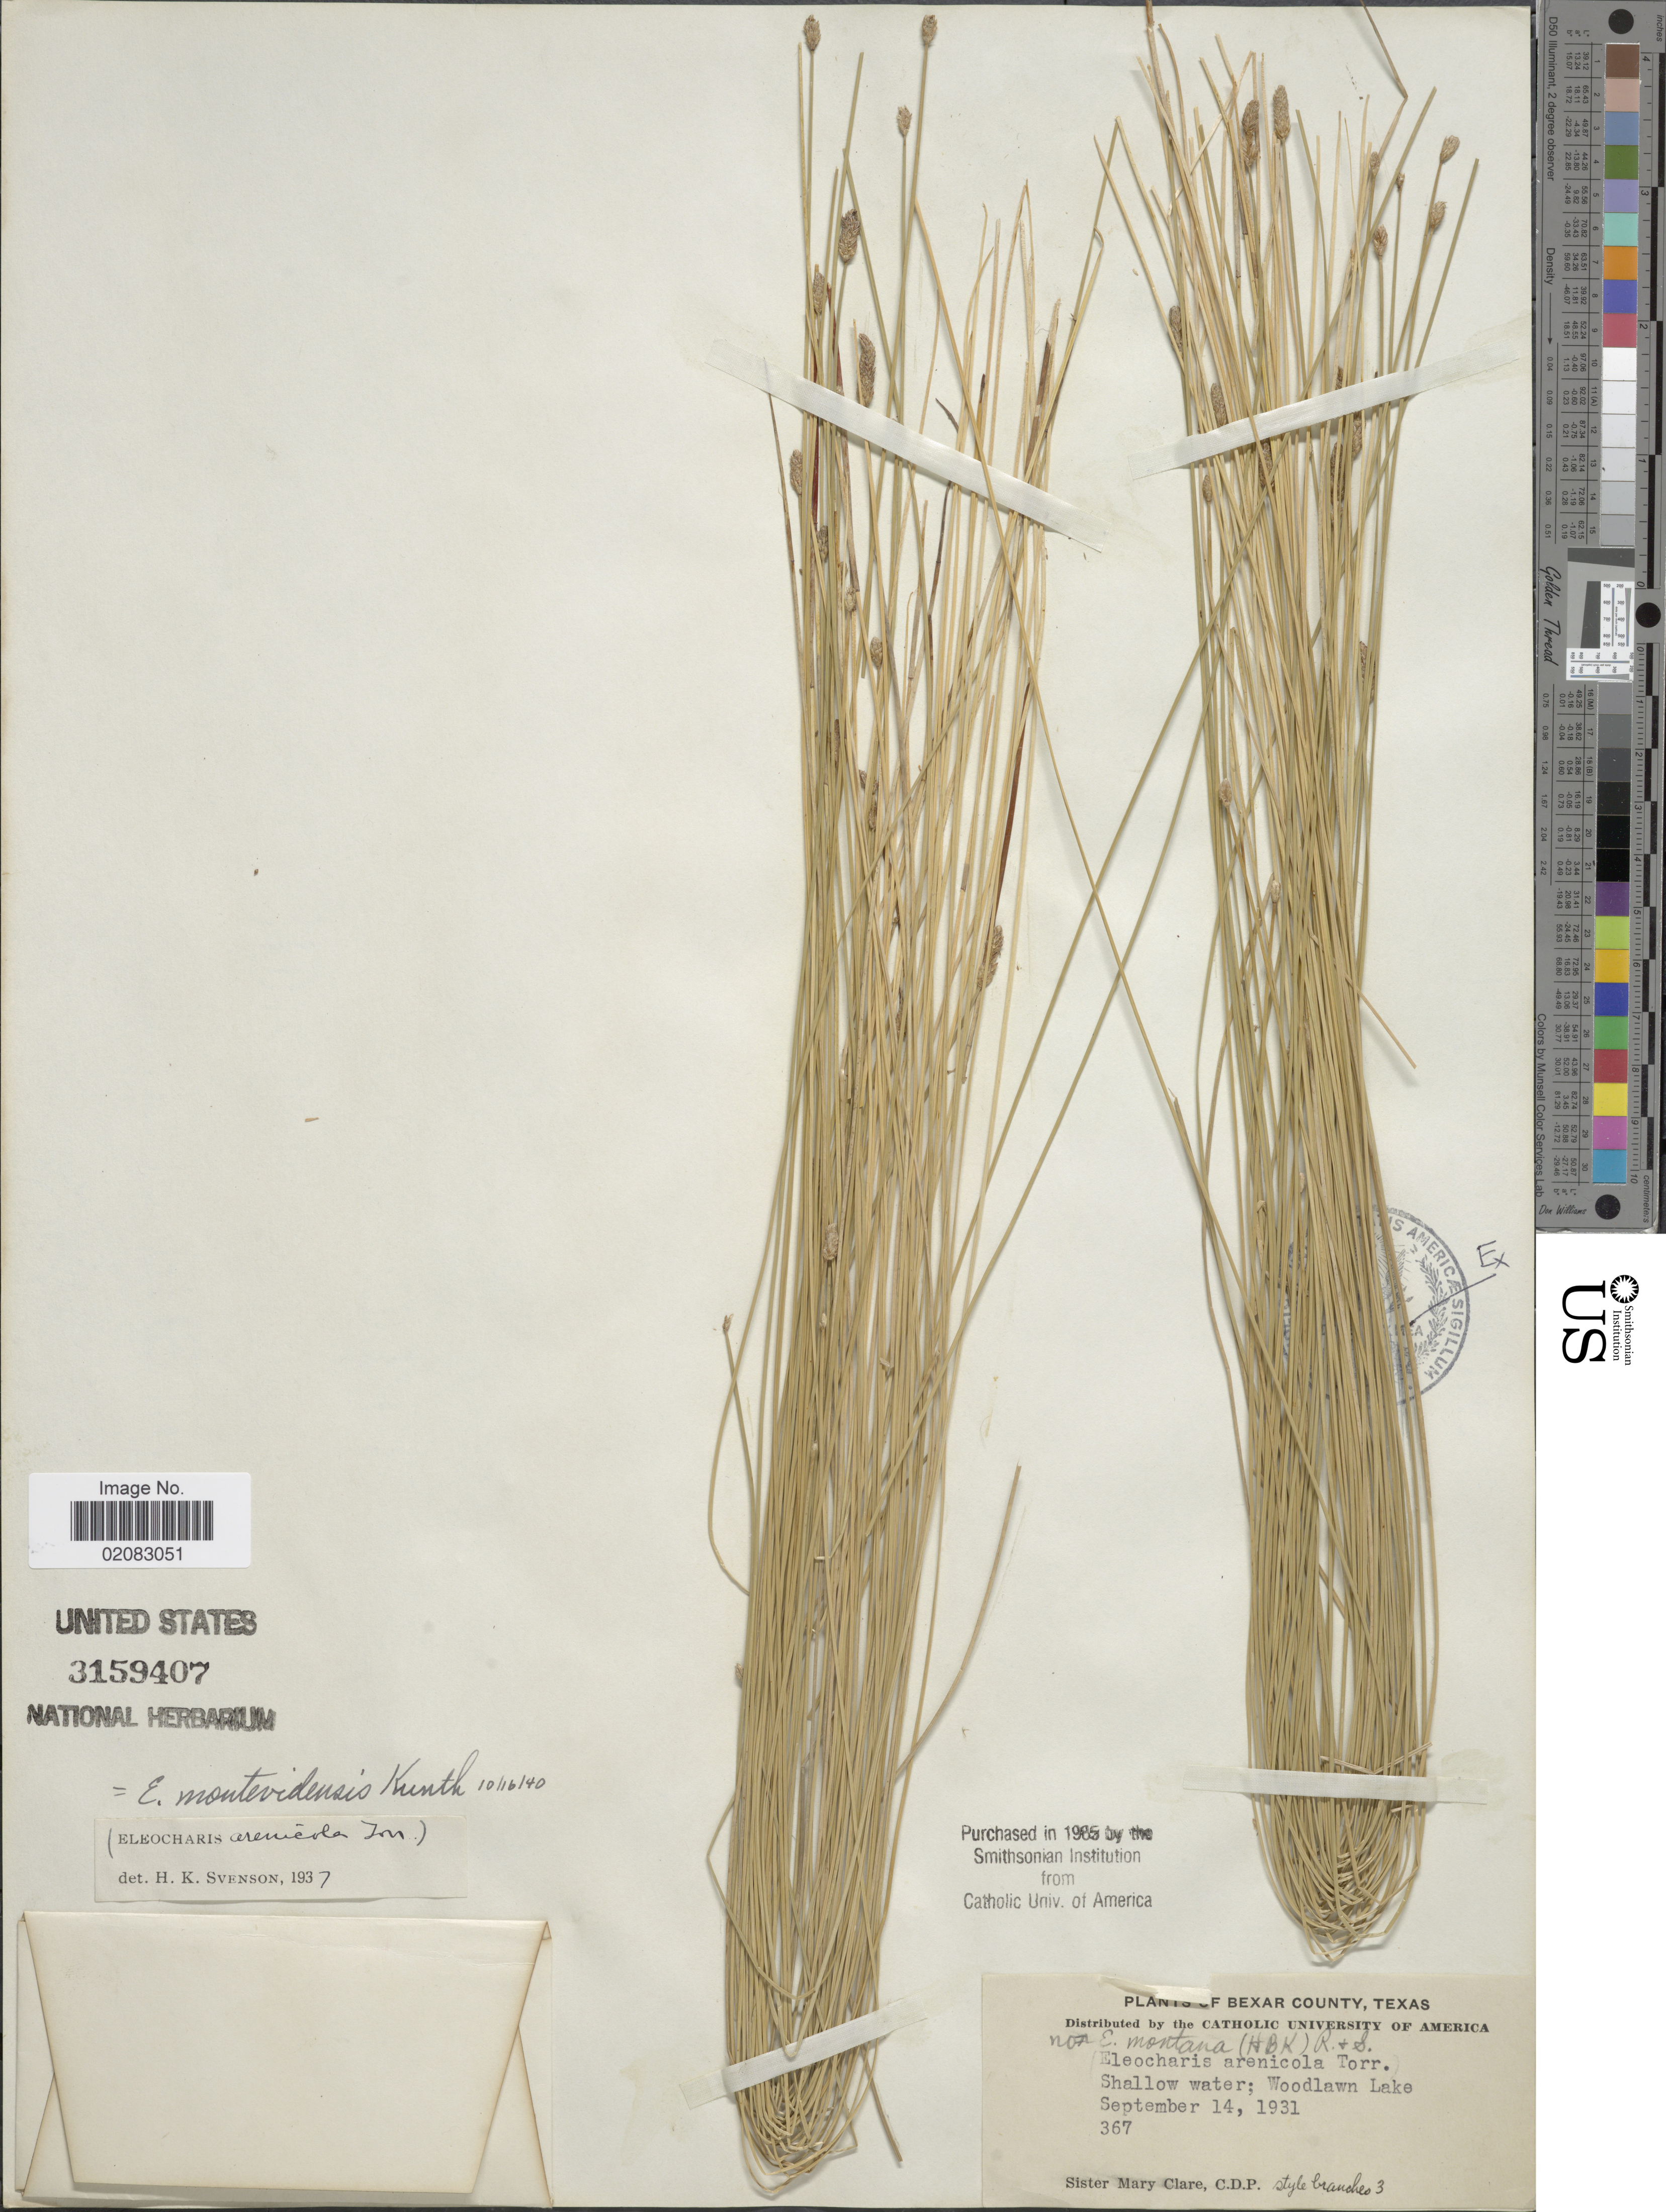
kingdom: Plantae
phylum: Tracheophyta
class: Liliopsida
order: Poales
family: Cyperaceae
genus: Eleocharis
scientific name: Eleocharis montevidensis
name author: Kunth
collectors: M. Clare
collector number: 367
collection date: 1931-09-14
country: United States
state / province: Texas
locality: Bexar County, Sahllow water; Woodlawn Lake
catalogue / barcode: US 3159407